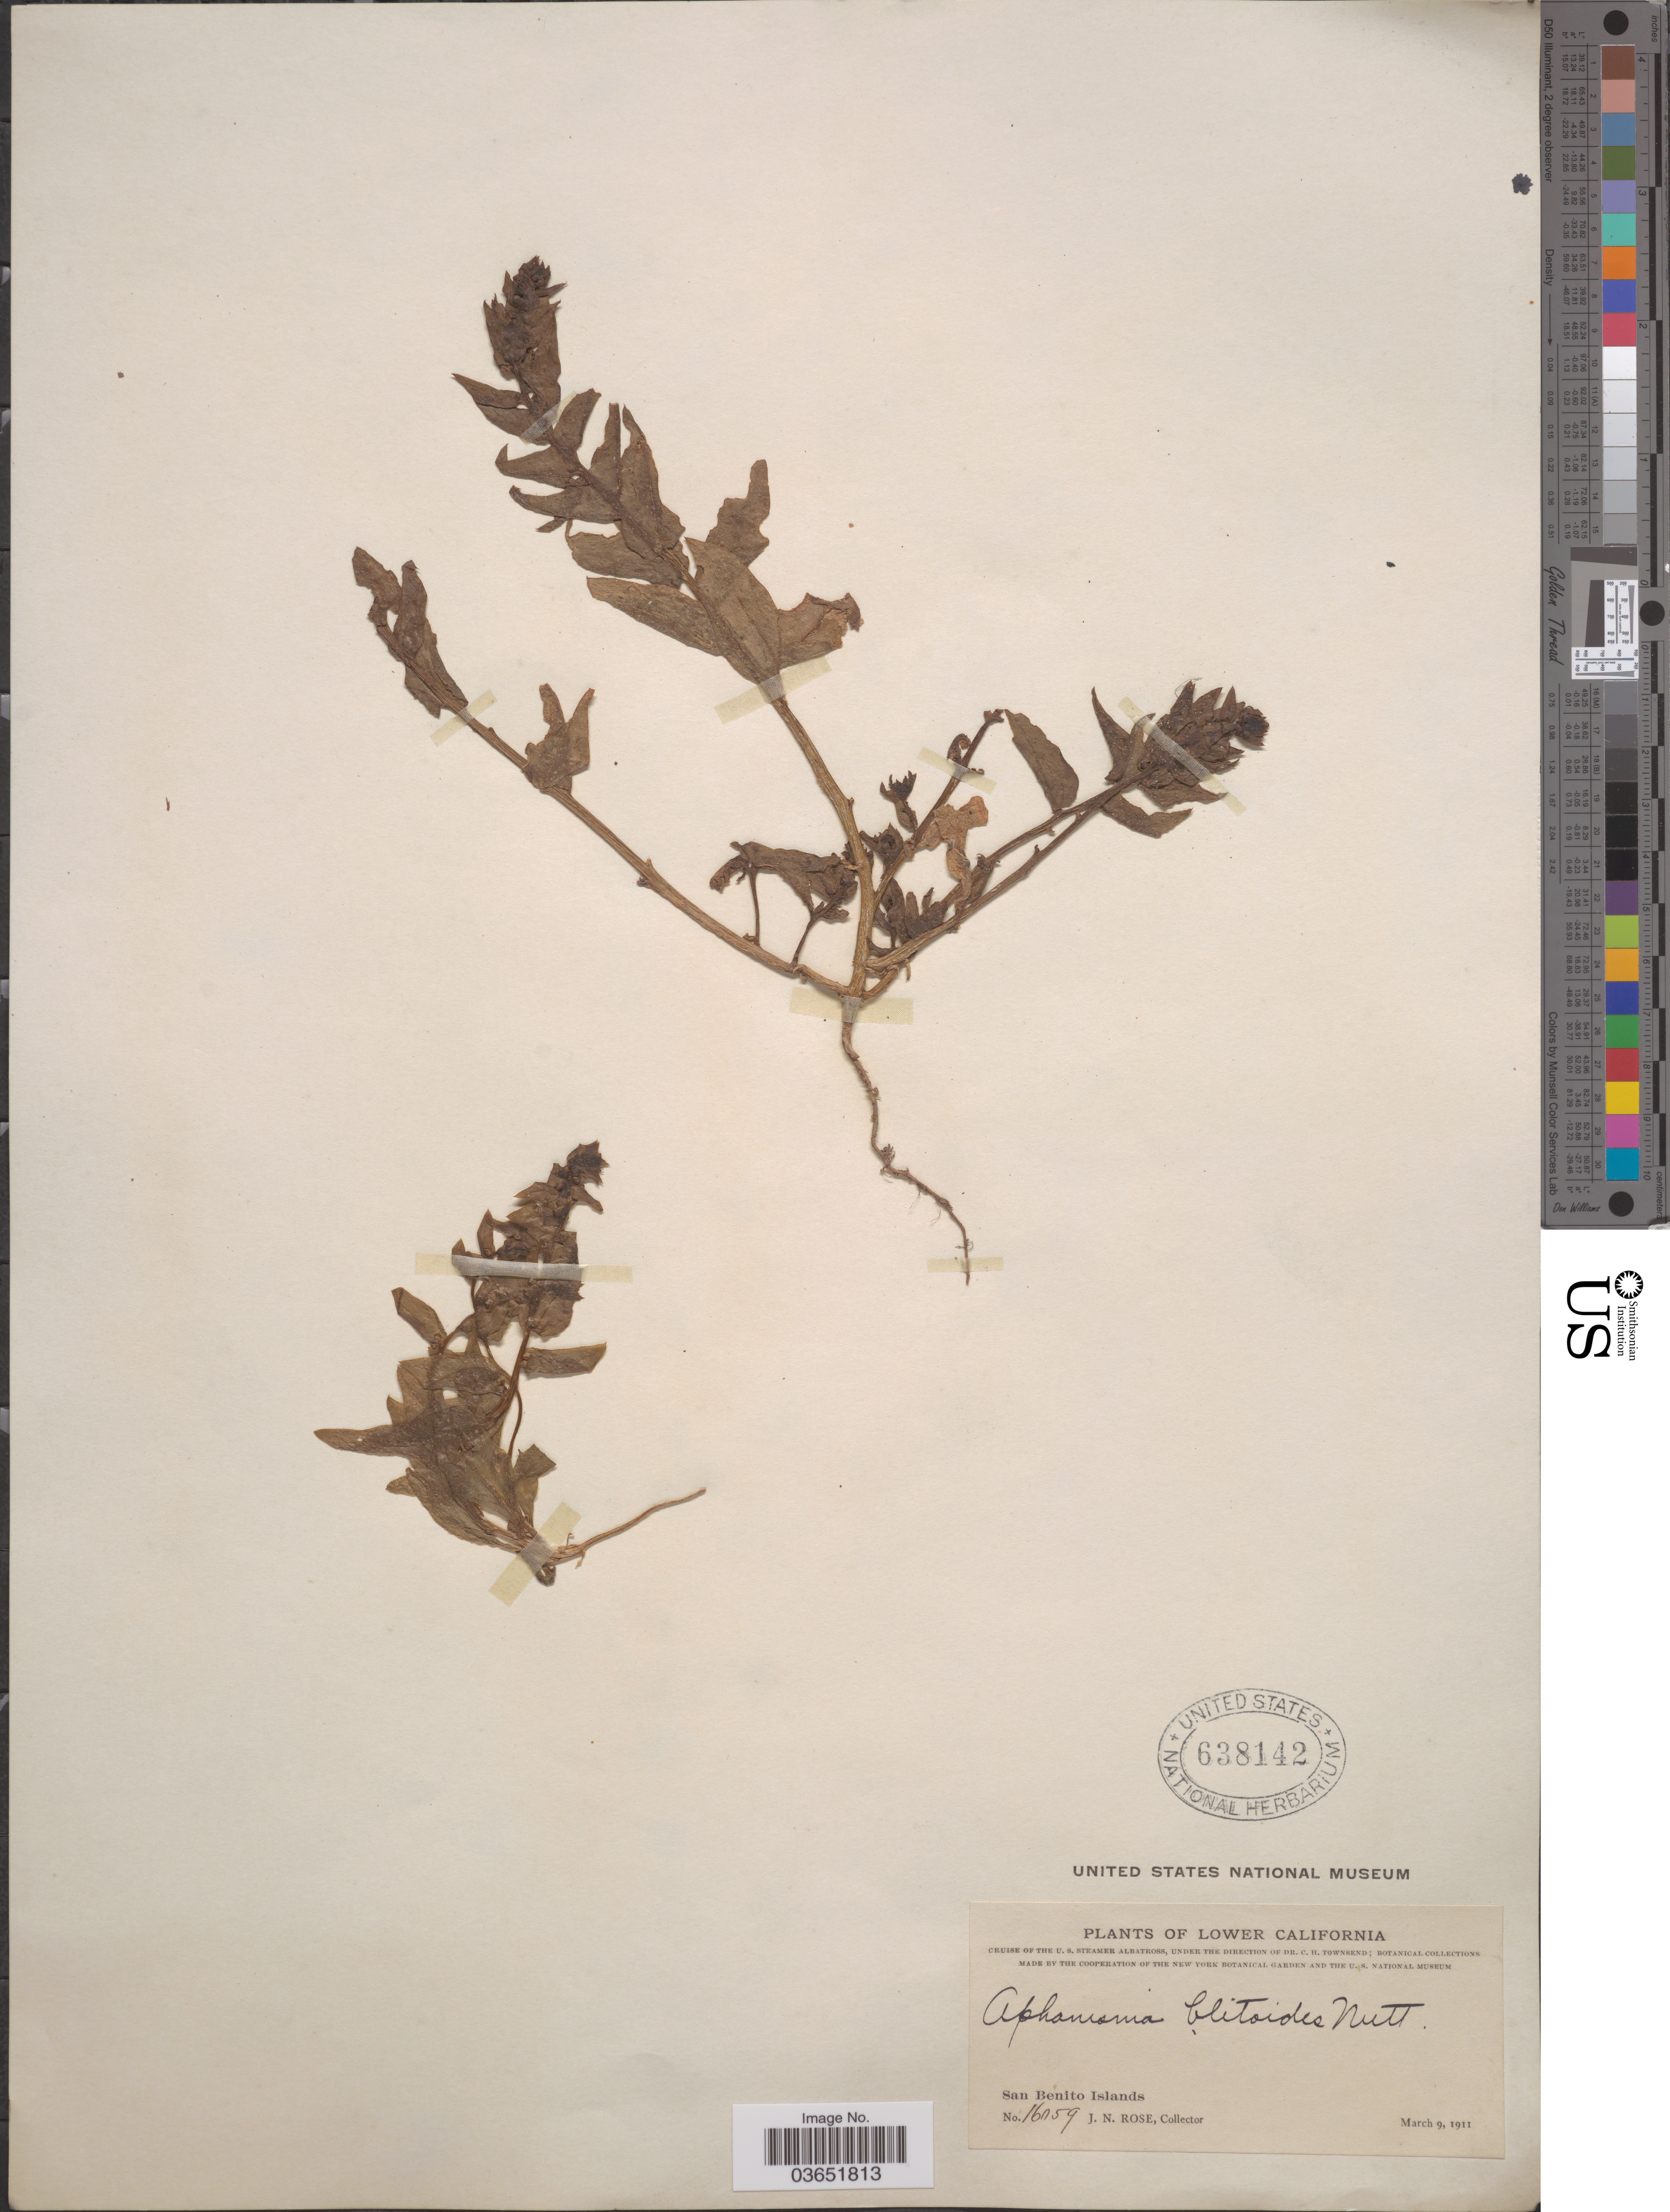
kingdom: Plantae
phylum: Tracheophyta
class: Magnoliopsida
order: Caryophyllales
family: Amaranthaceae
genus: Aphanisma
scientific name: Aphanisma blitoides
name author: Nutt. ex Moq.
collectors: J. N. Rose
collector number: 16059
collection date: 1911-03-09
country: Mexico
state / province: Baja California Norte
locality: Lower California. San Benito Islands.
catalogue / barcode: US 638142